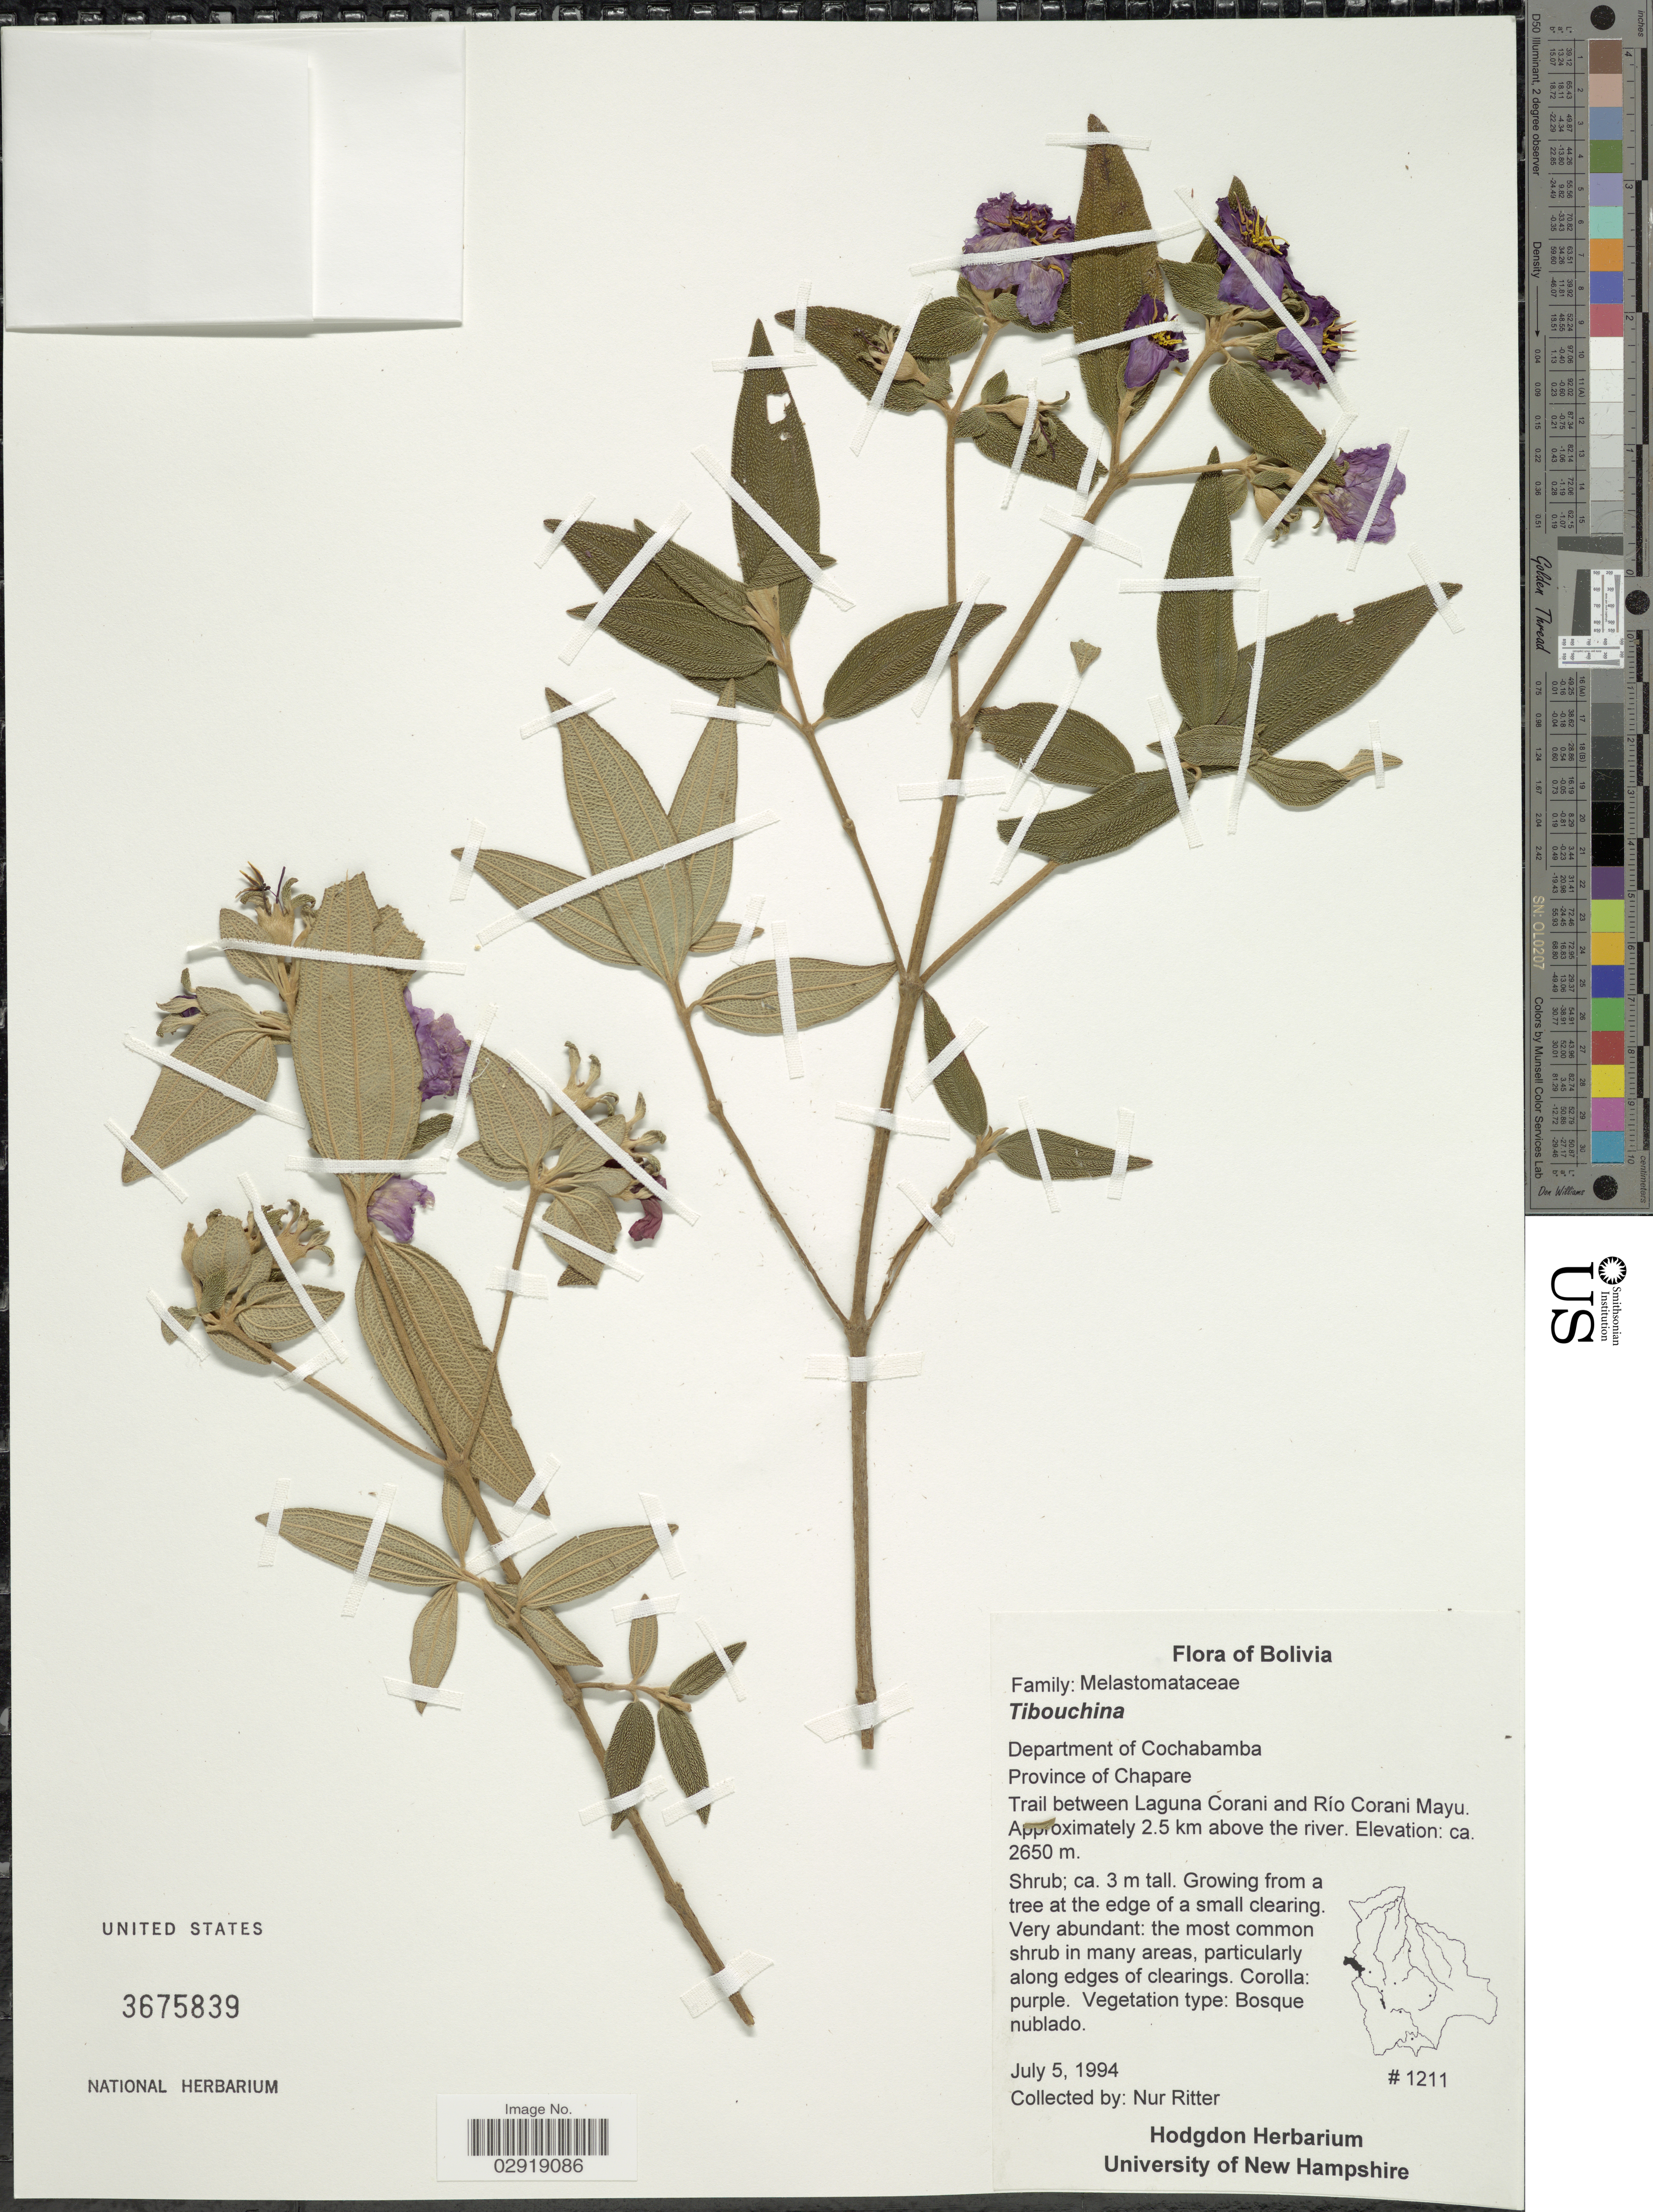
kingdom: Plantae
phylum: Tracheophyta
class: Magnoliopsida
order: Myrtales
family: Melastomataceae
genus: Tibouchina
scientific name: Tibouchina calycina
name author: Cogn.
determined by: Michelangeli, F. A.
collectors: N. Ritter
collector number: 1211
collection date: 1994-07-05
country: Bolivia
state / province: Cochabamba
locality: Department of Cochabamba. Province of Chapare. Trail between Laguna Corani and Río Corani Mayu. Approximately 2.5 km above the river.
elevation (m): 2650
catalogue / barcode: US 3675839